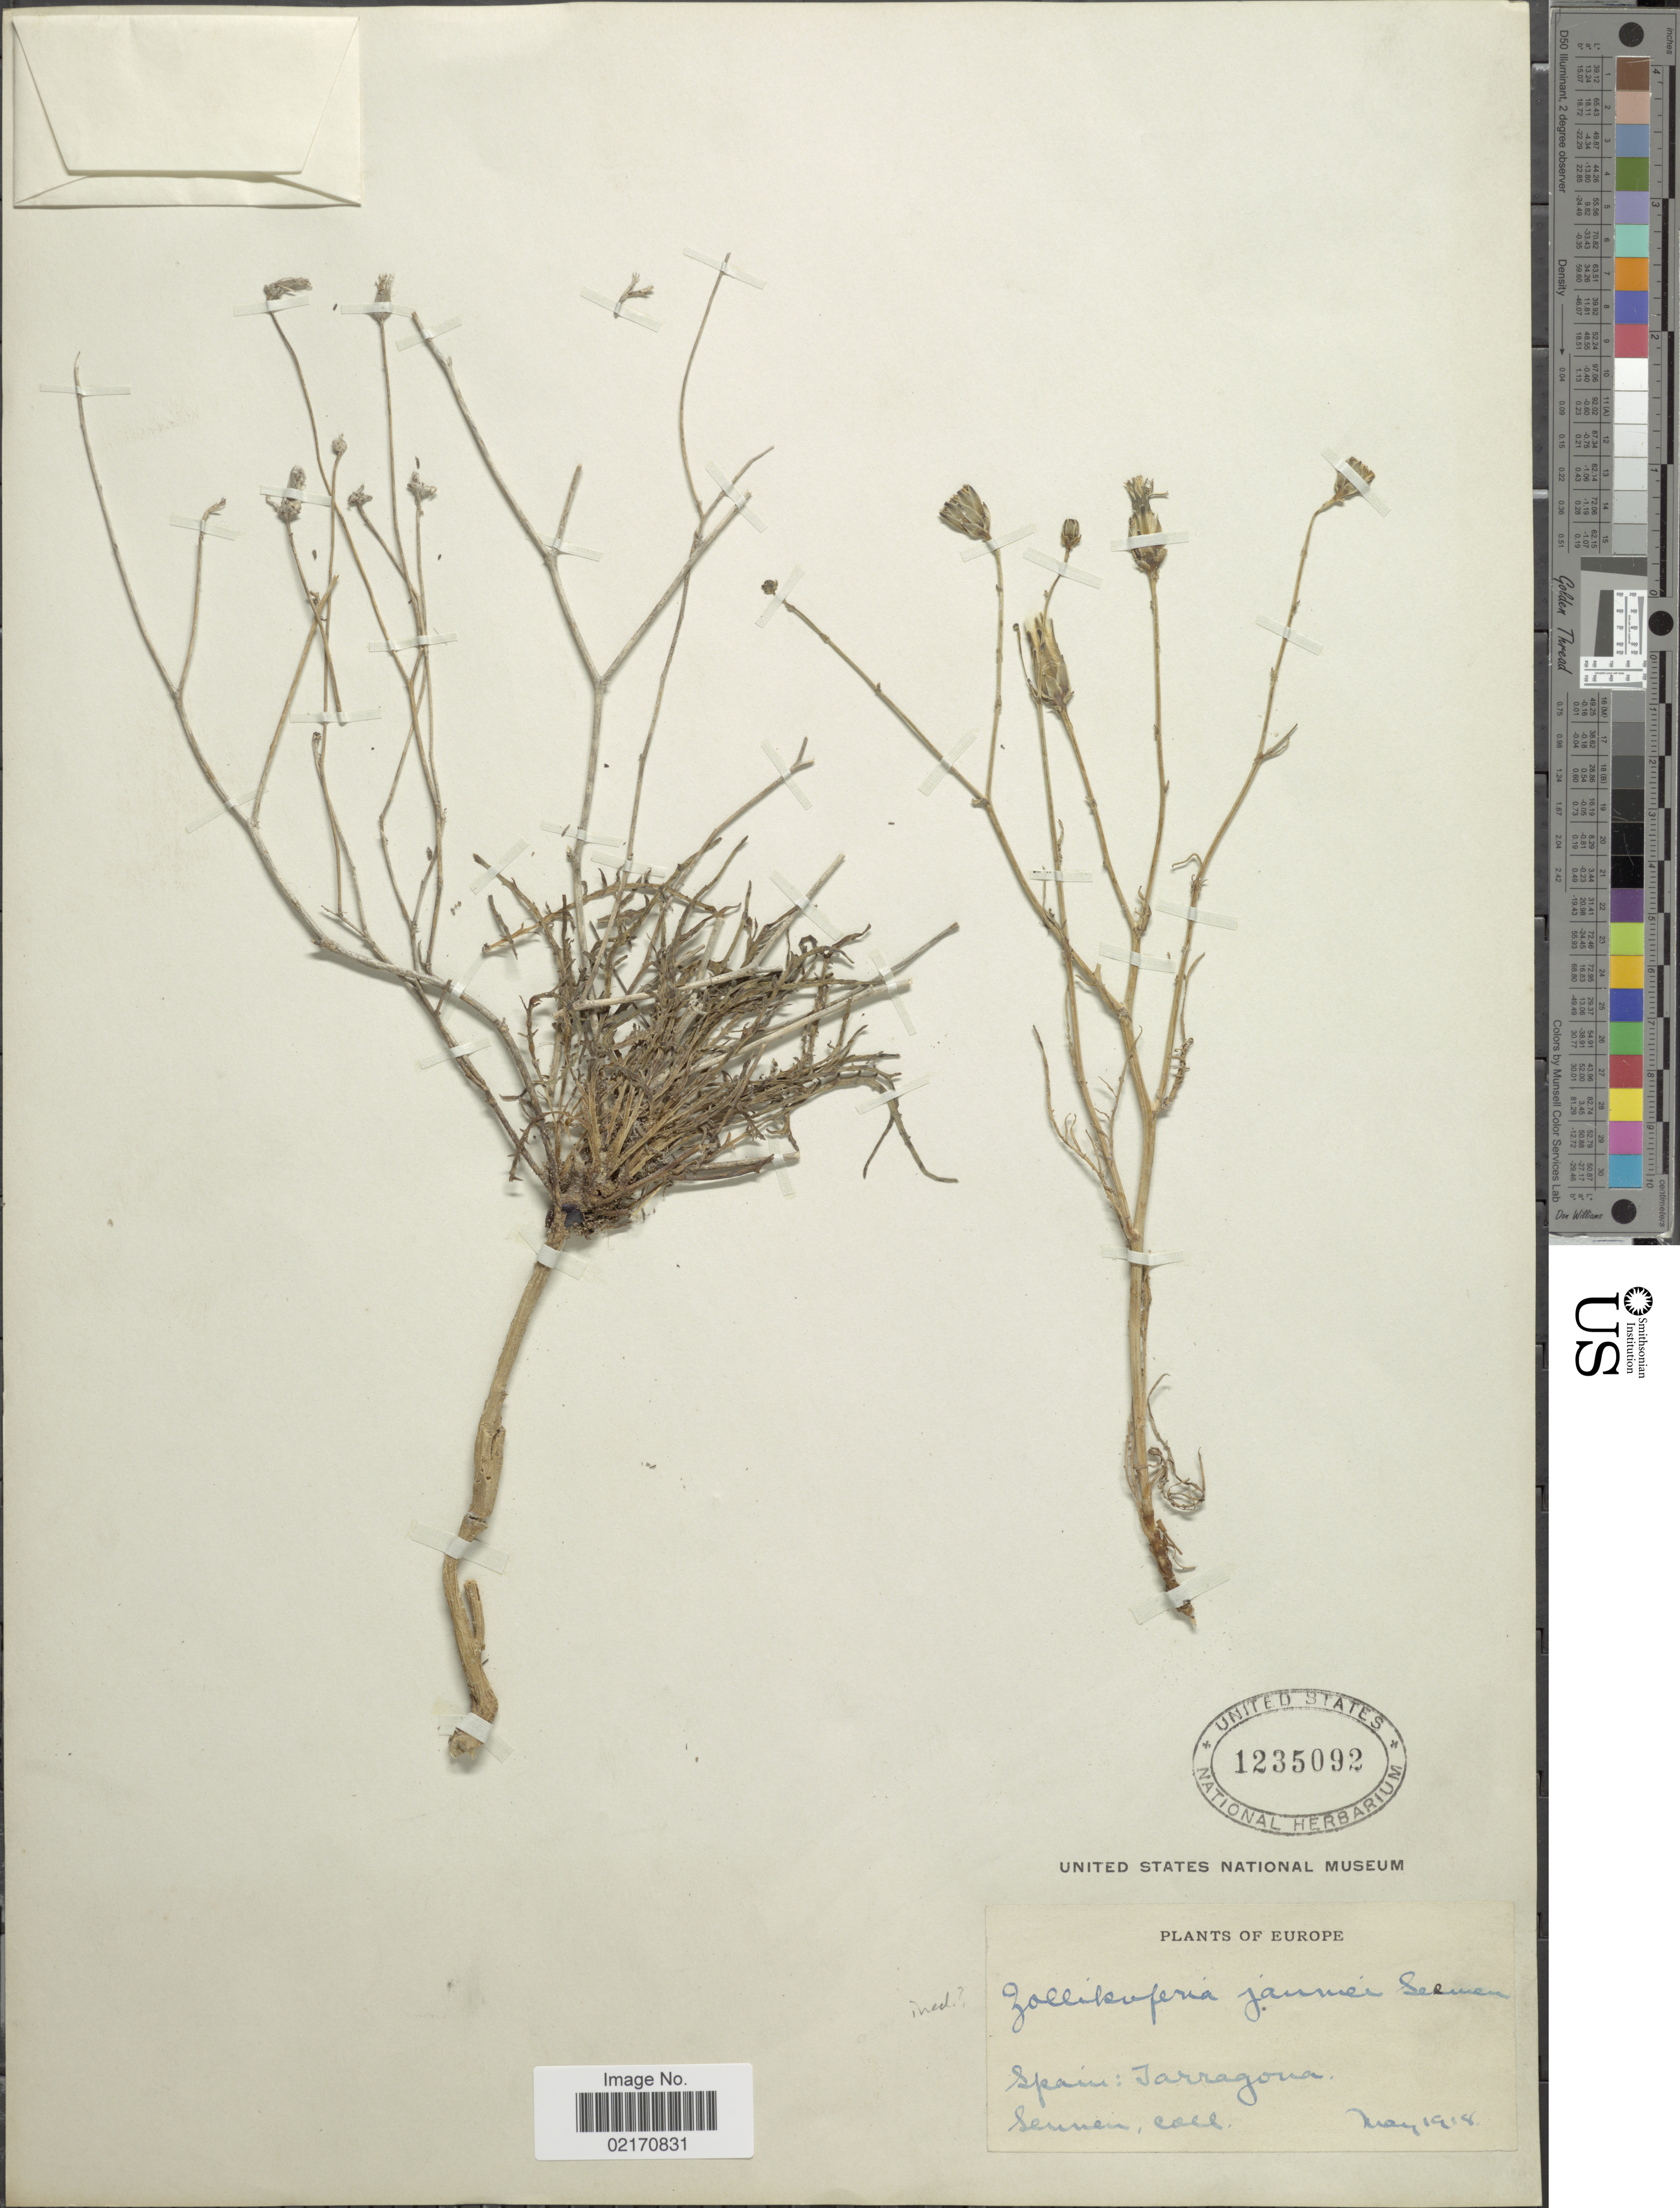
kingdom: Plantae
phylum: Tracheophyta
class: Magnoliopsida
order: Asterales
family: Asteraceae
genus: Launaea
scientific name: Launaea sp.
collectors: E. Sennen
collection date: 1918-05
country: Spain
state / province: Catalunya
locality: Europe, Tarragona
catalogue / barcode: US 1235092